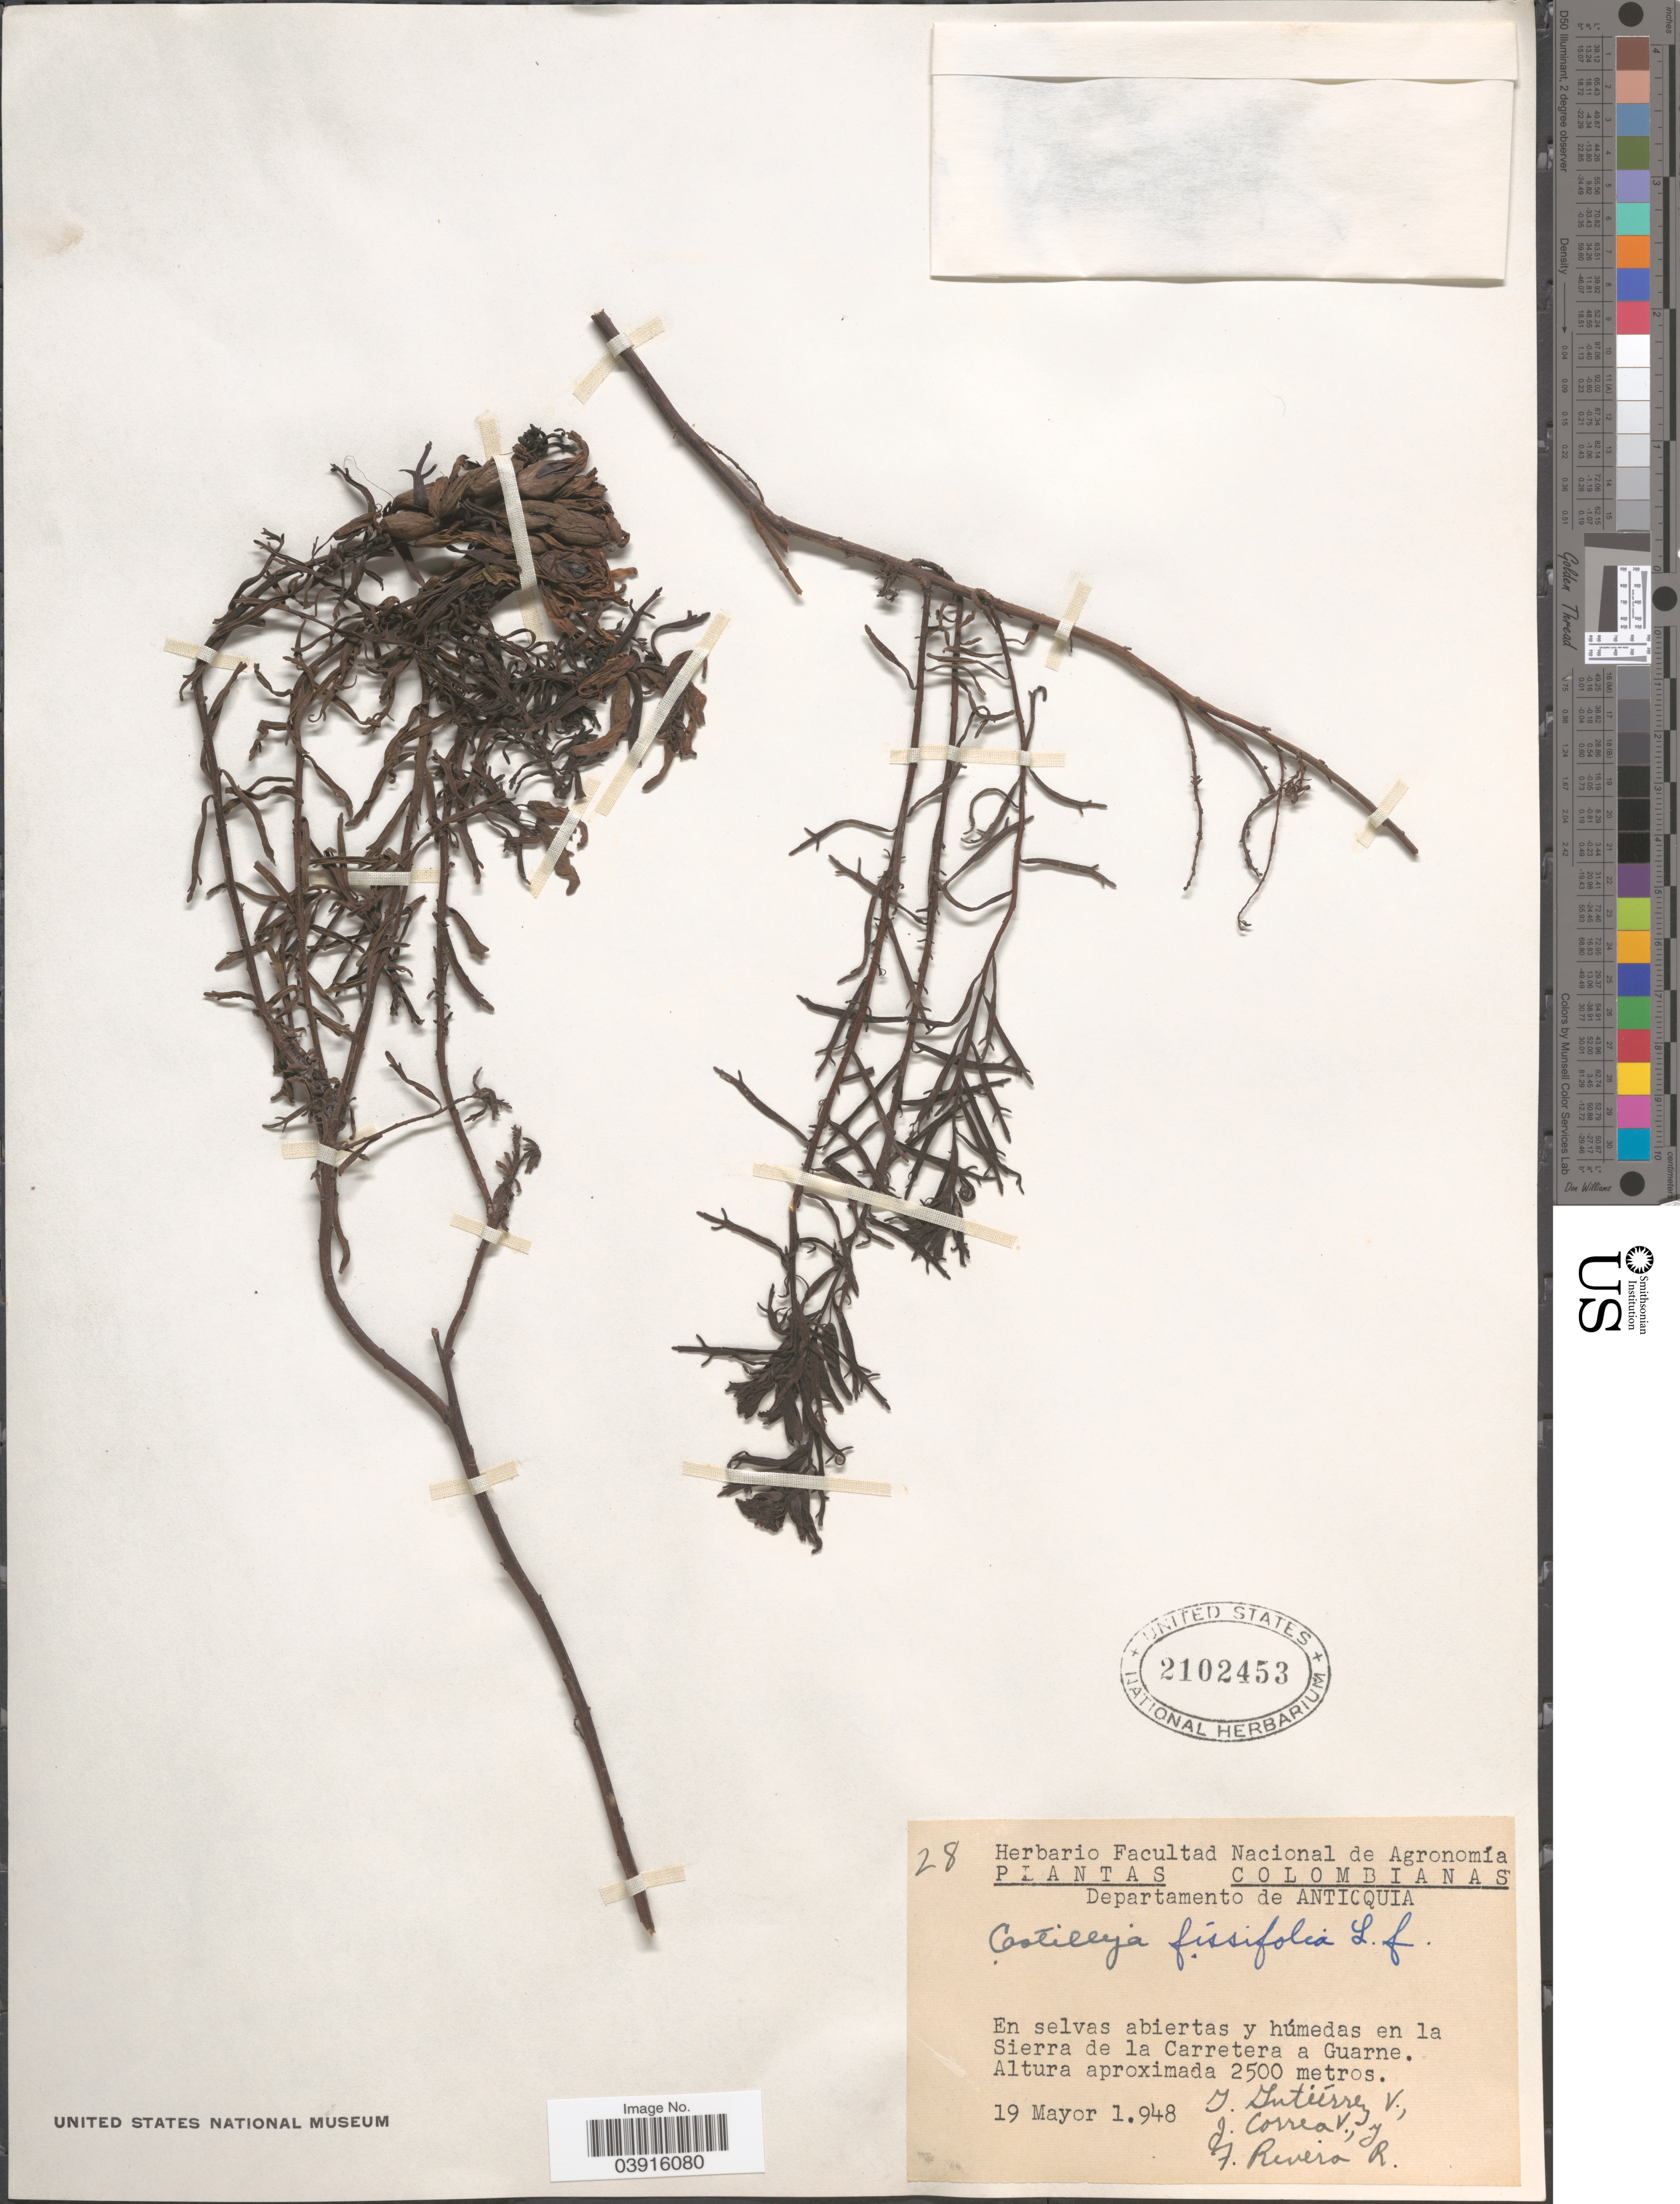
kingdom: Plantae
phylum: Tracheophyta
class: Magnoliopsida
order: Lamiales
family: Orobanchaceae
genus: Castilleja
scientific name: Castilleja fissifolia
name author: L. f.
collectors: G. Gutiérrez V., J. Correa V. & F. Rivera R.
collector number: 28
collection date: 1948-05-19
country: Colombia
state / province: Antioquia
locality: Departamento de Antioquia. Sierra de la Carretera a Guarne.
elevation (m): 2500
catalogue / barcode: US 2102453